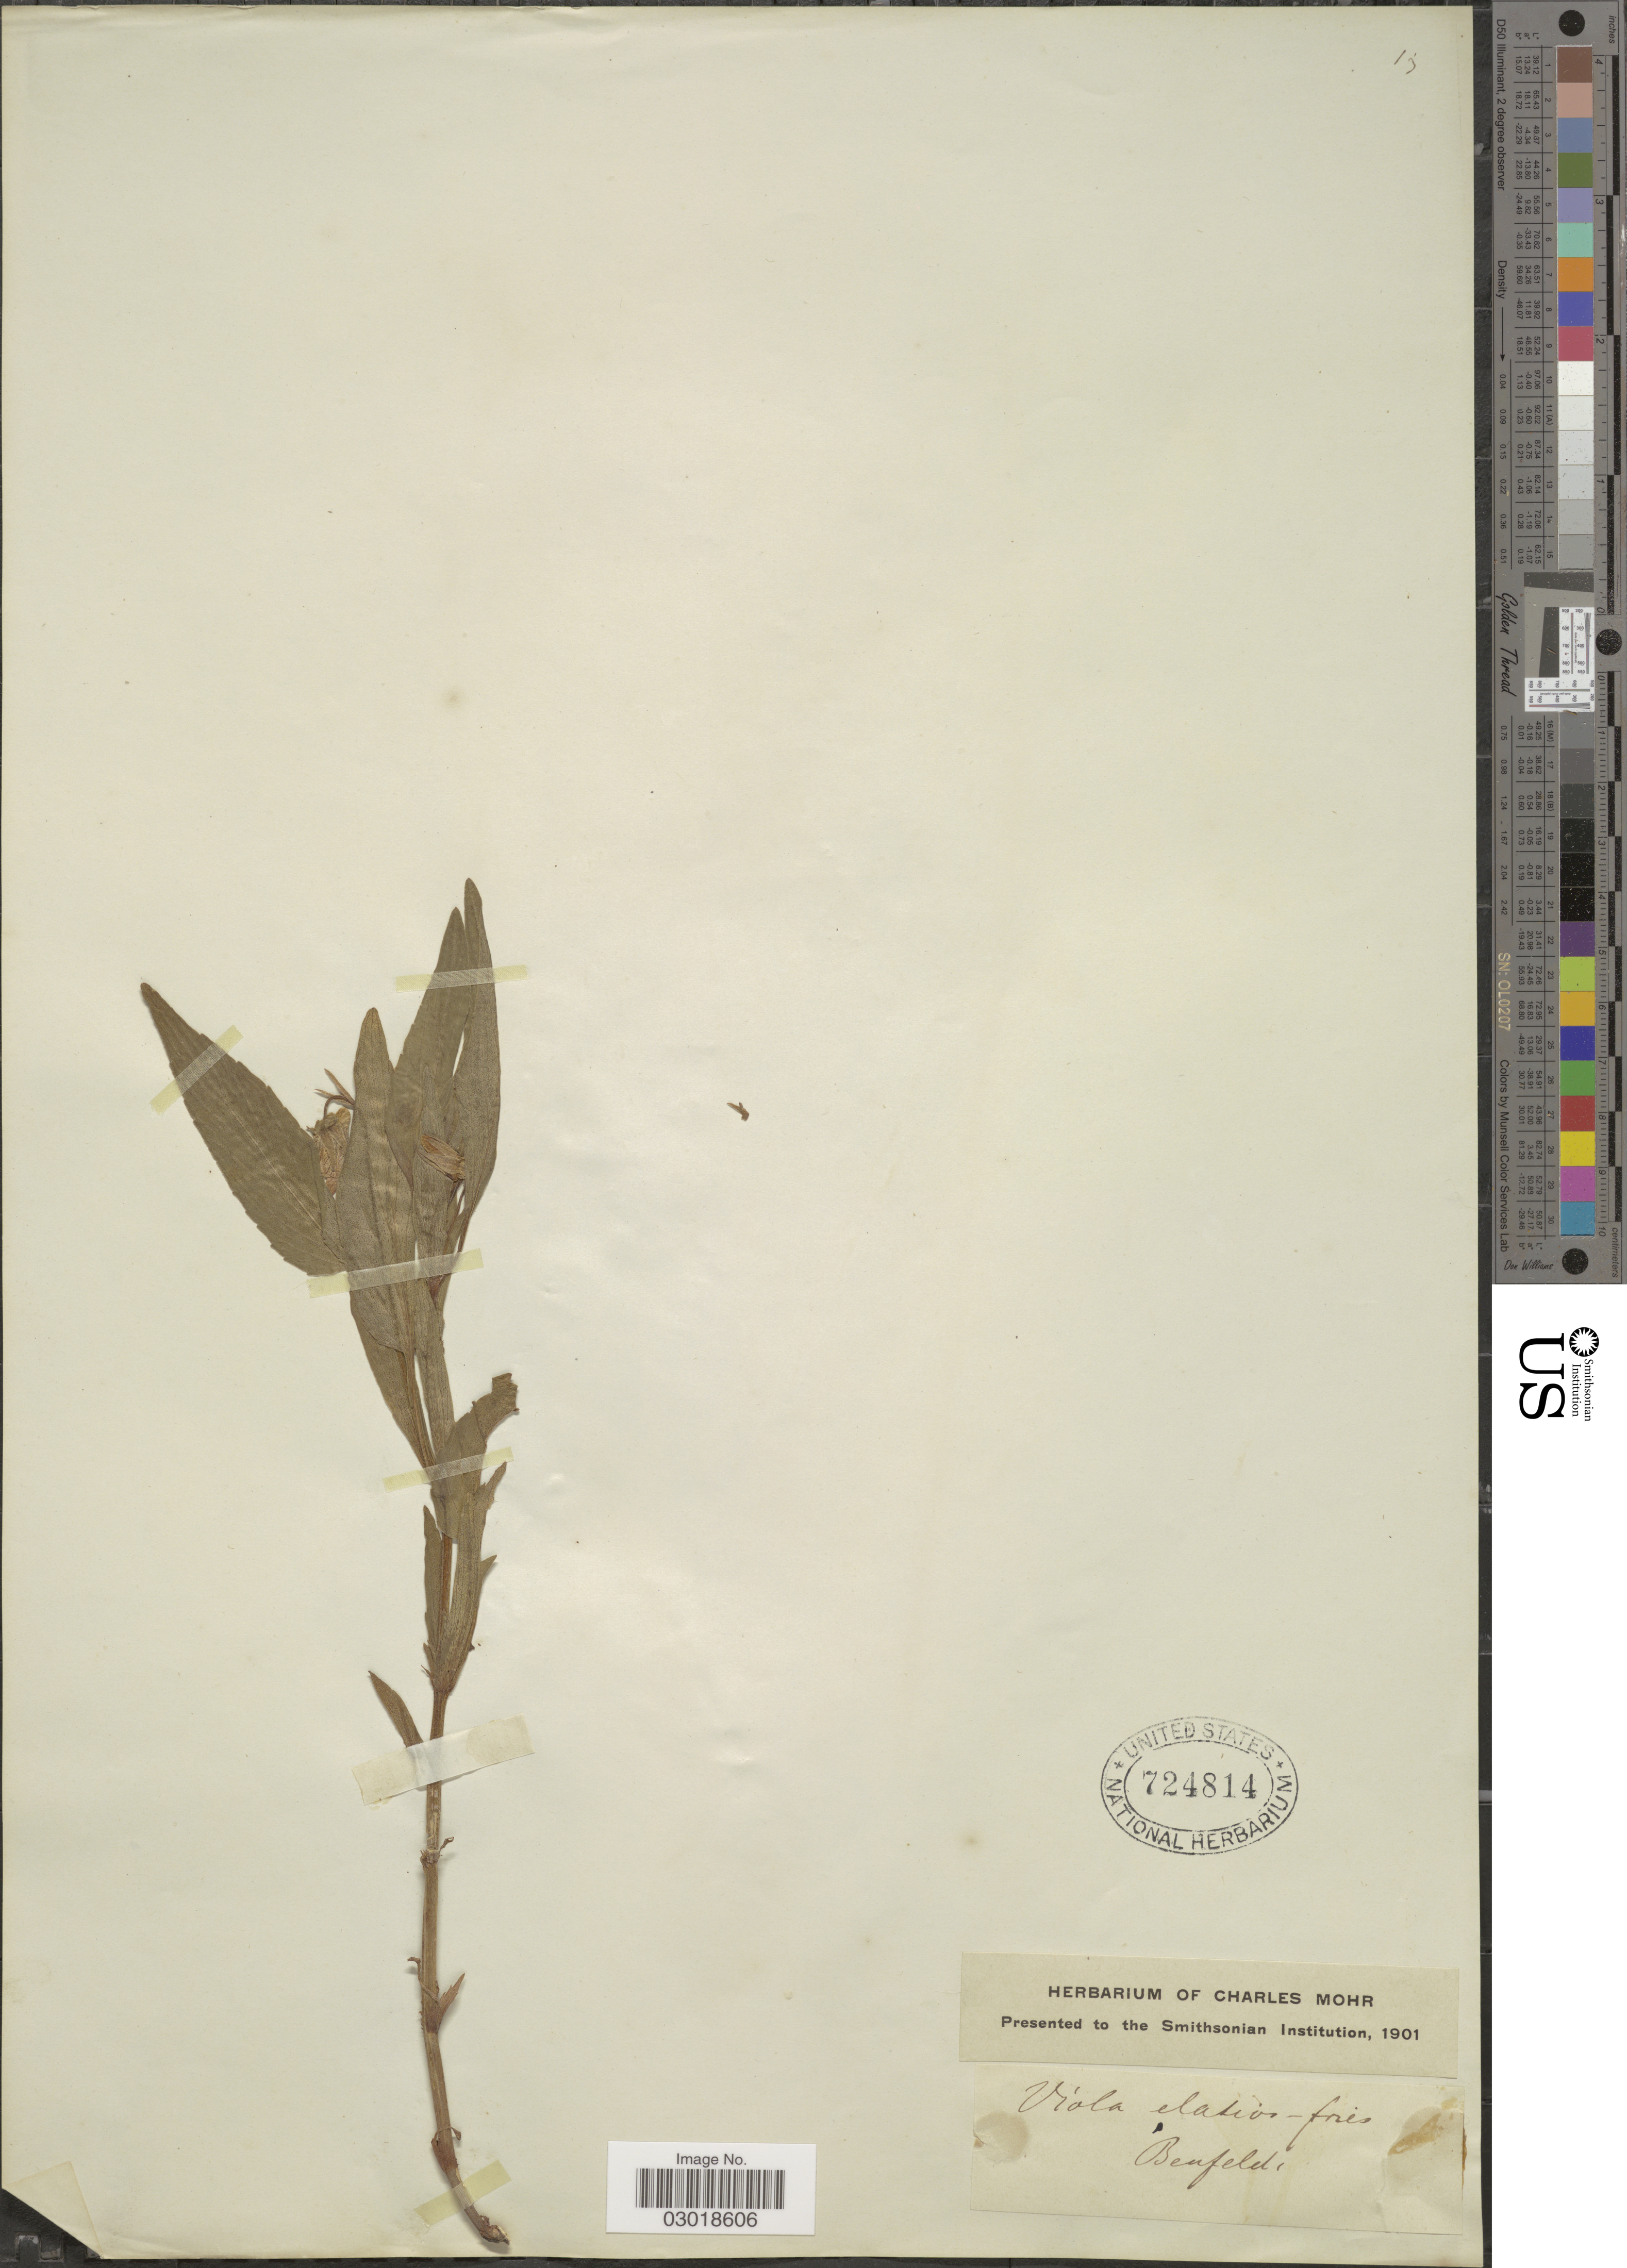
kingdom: Plantae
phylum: Tracheophyta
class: Magnoliopsida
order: Malpighiales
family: Violaceae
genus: Viola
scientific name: Viola elatior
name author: Fr.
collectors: ex herb. Charles Mohr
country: France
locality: Benfeld.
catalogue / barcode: US 724814